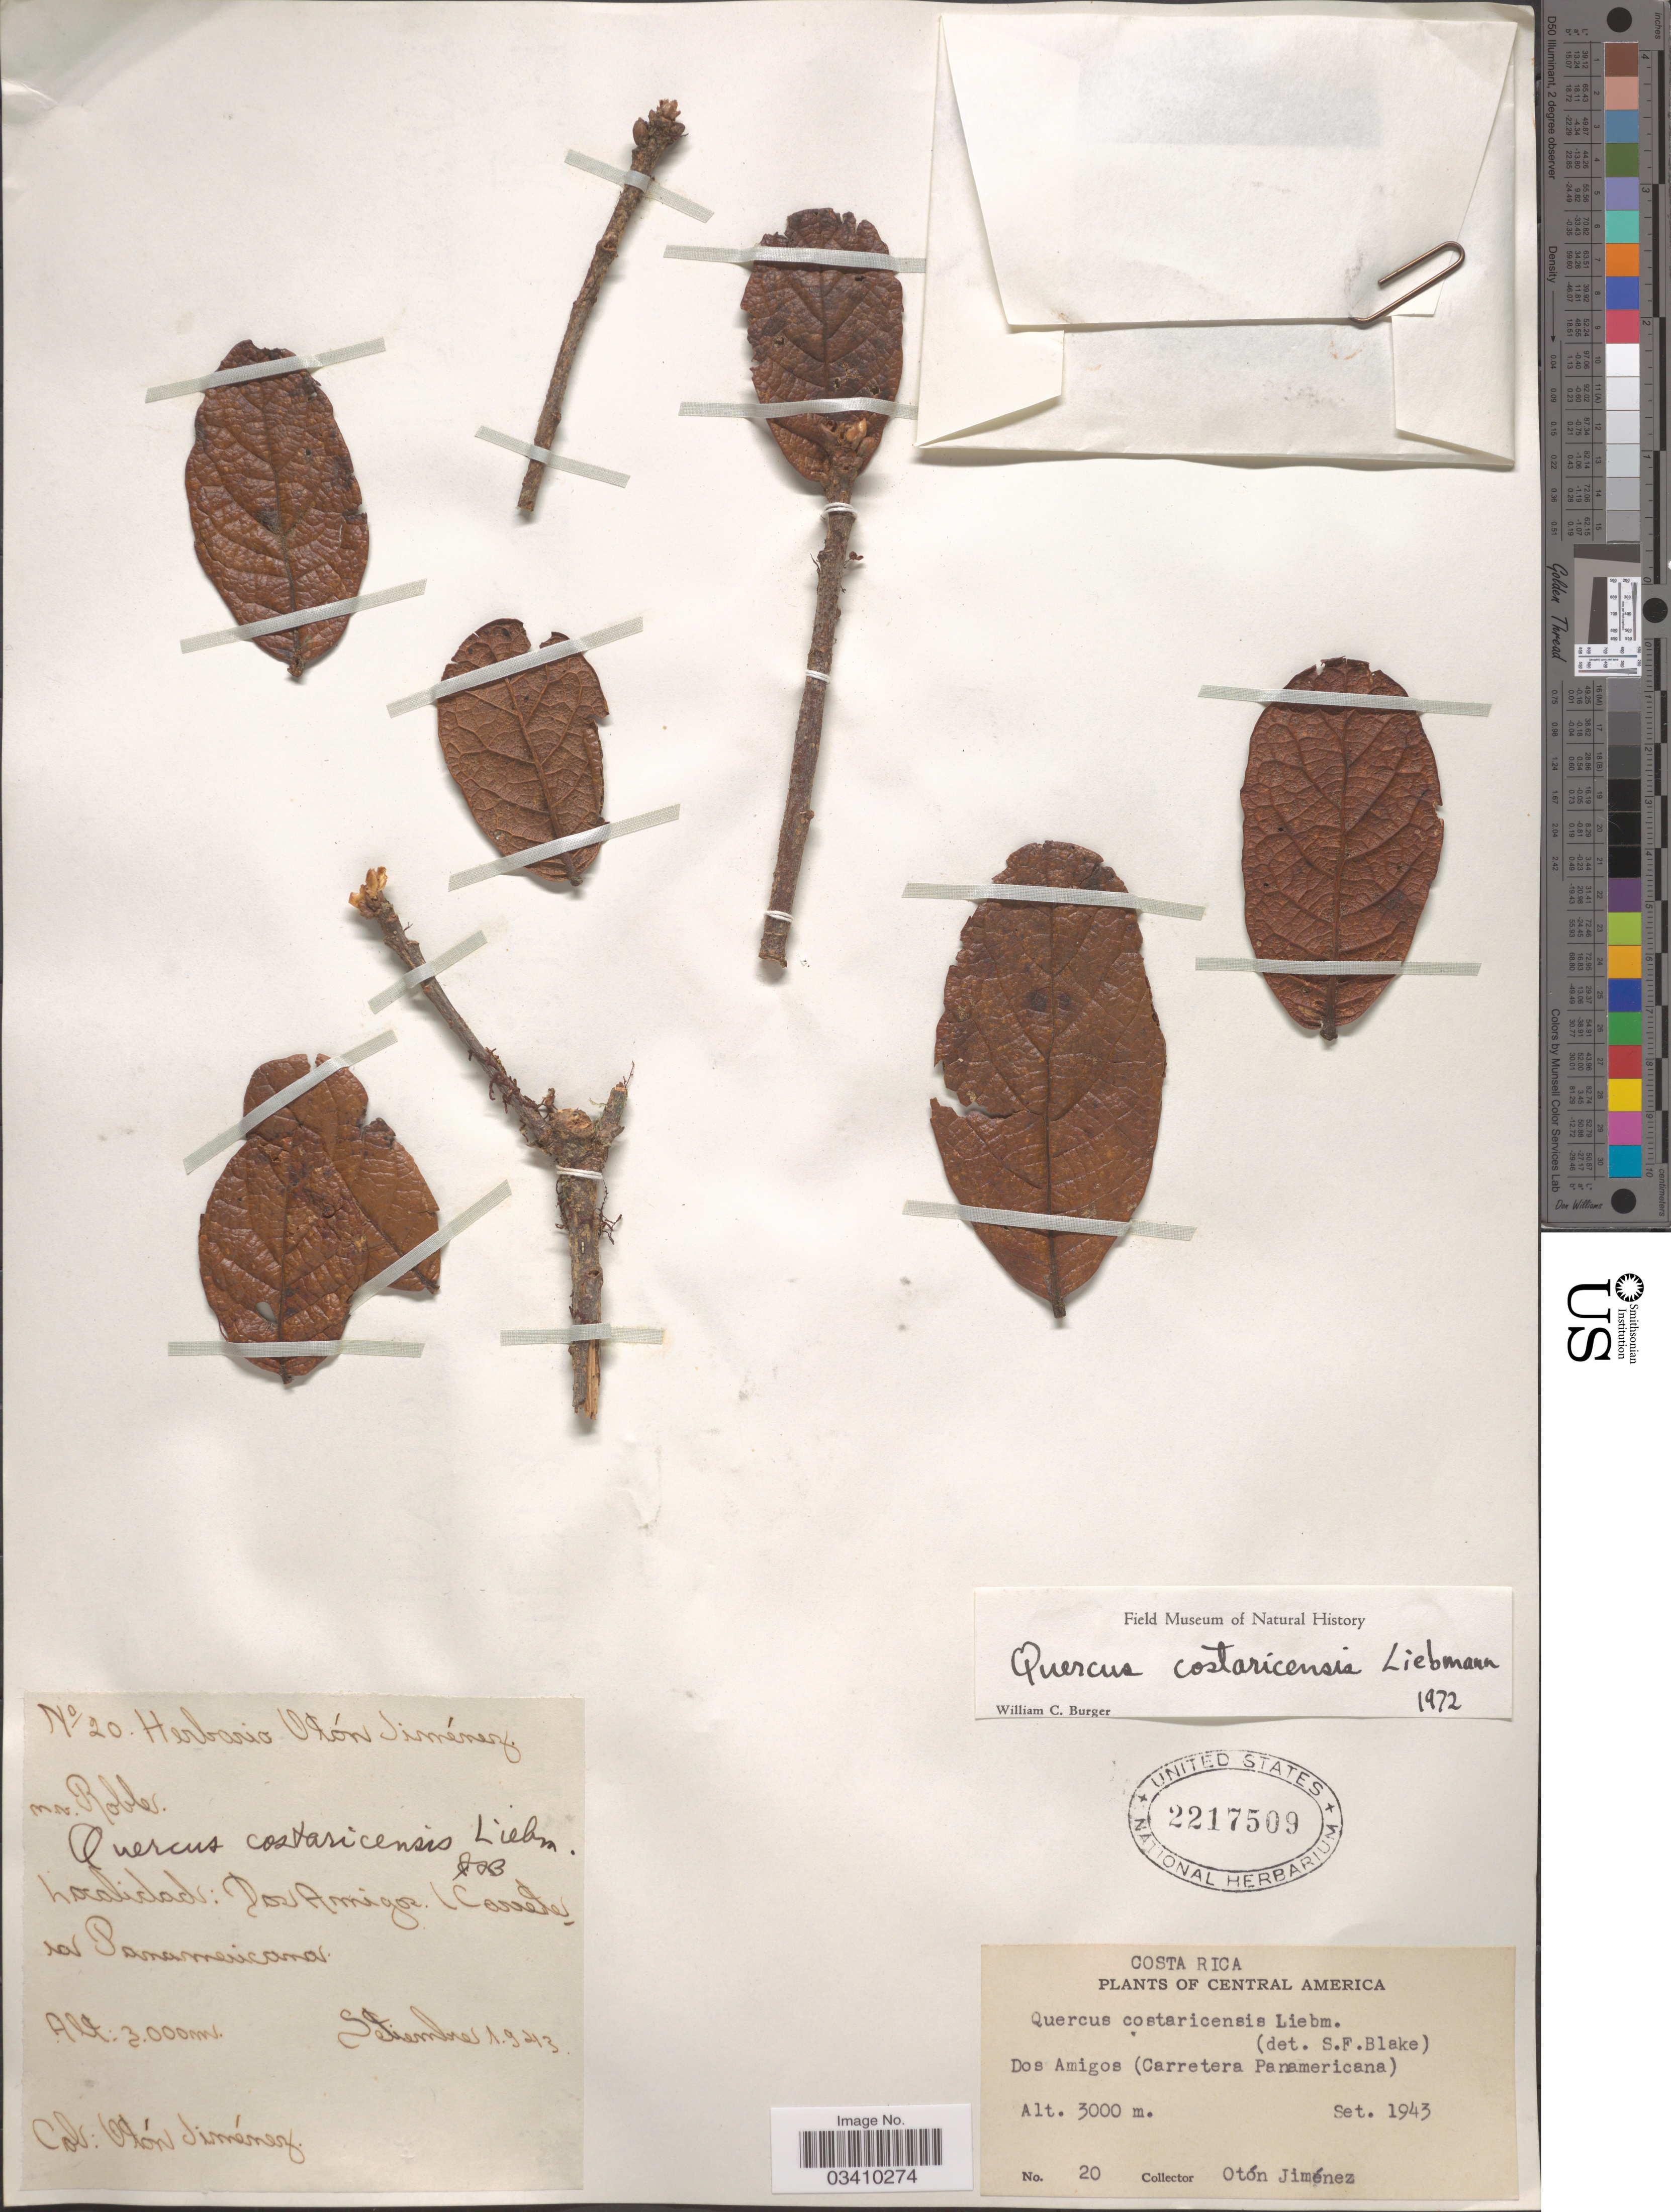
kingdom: Plantae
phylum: Tracheophyta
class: Magnoliopsida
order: Fagales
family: Fagaceae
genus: Quercus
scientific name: Quercus costaricensis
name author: Liebm.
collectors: O. Jimenez L.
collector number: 20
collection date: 1943-09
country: Costa Rica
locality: Dos Amigos (Carretera Panamericana).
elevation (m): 3000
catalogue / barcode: US 2217509